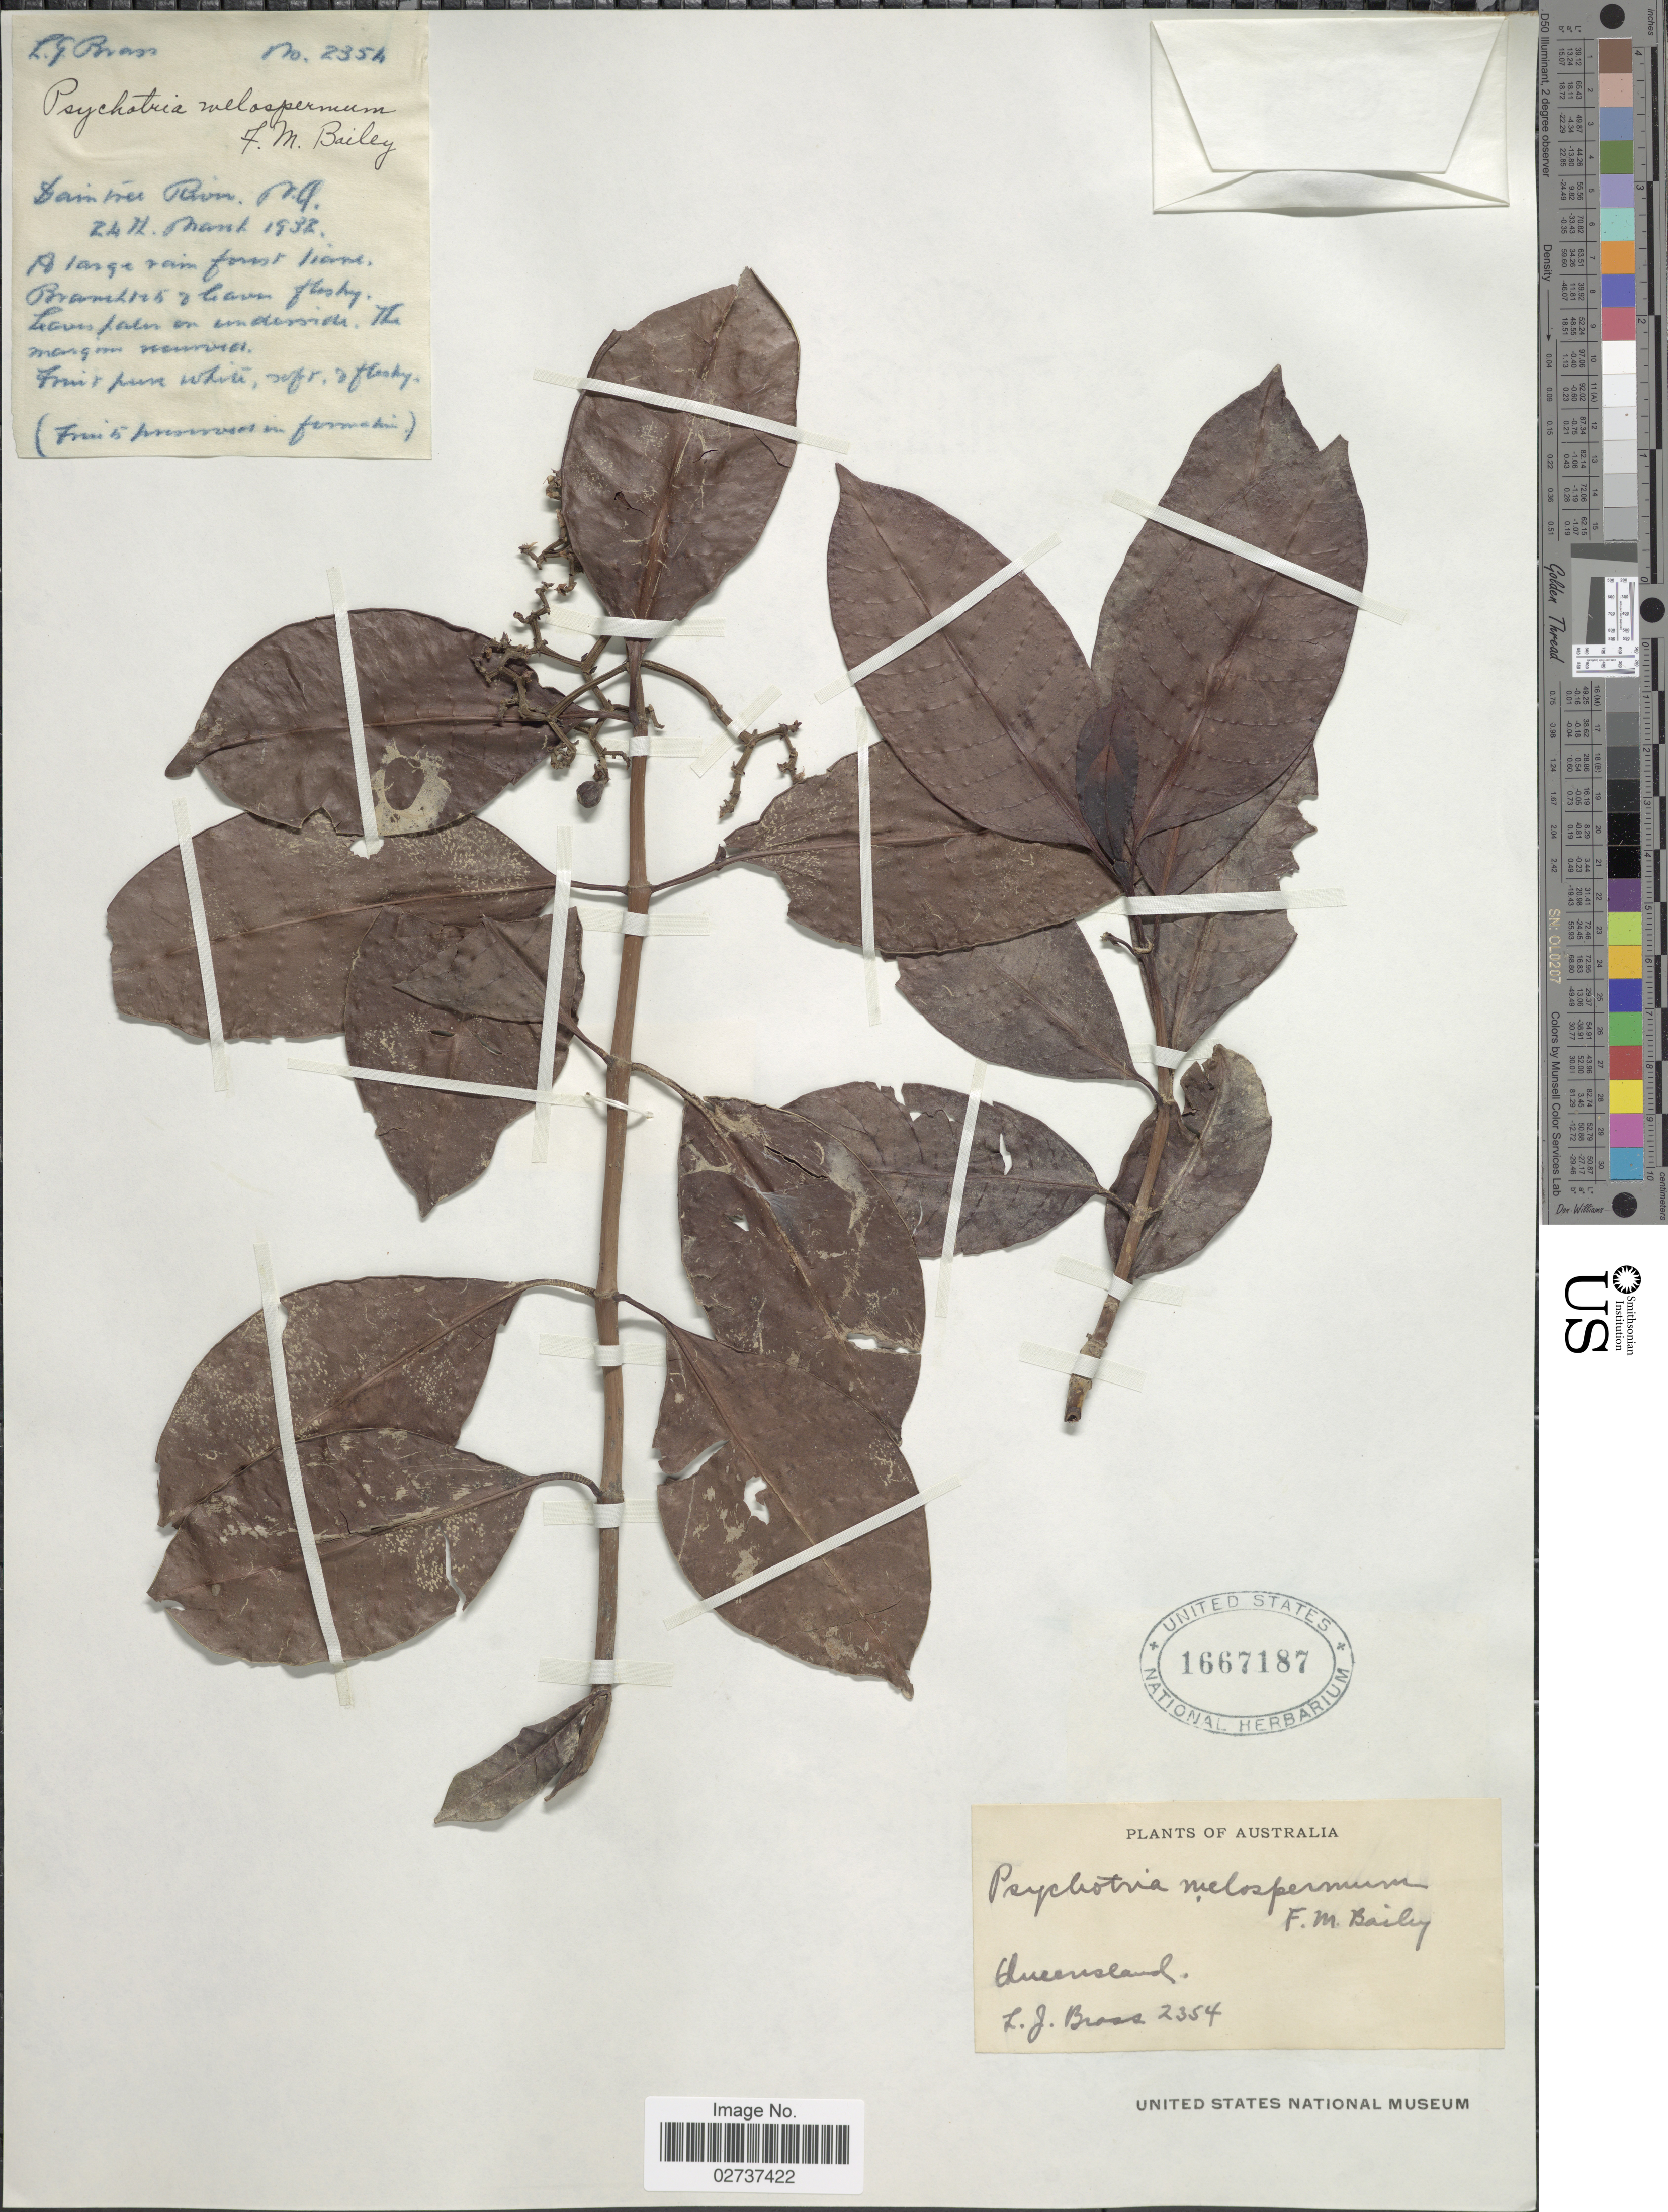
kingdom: Plantae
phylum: Tracheophyta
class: Magnoliopsida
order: Gentianales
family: Rubiaceae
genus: Psychotria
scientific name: Psychotria melosperma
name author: F.M. Bailey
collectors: L. J. Brass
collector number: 2354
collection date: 1932-03-24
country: Australia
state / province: Queensland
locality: Daintree River. N. Q.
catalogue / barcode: US 1667187